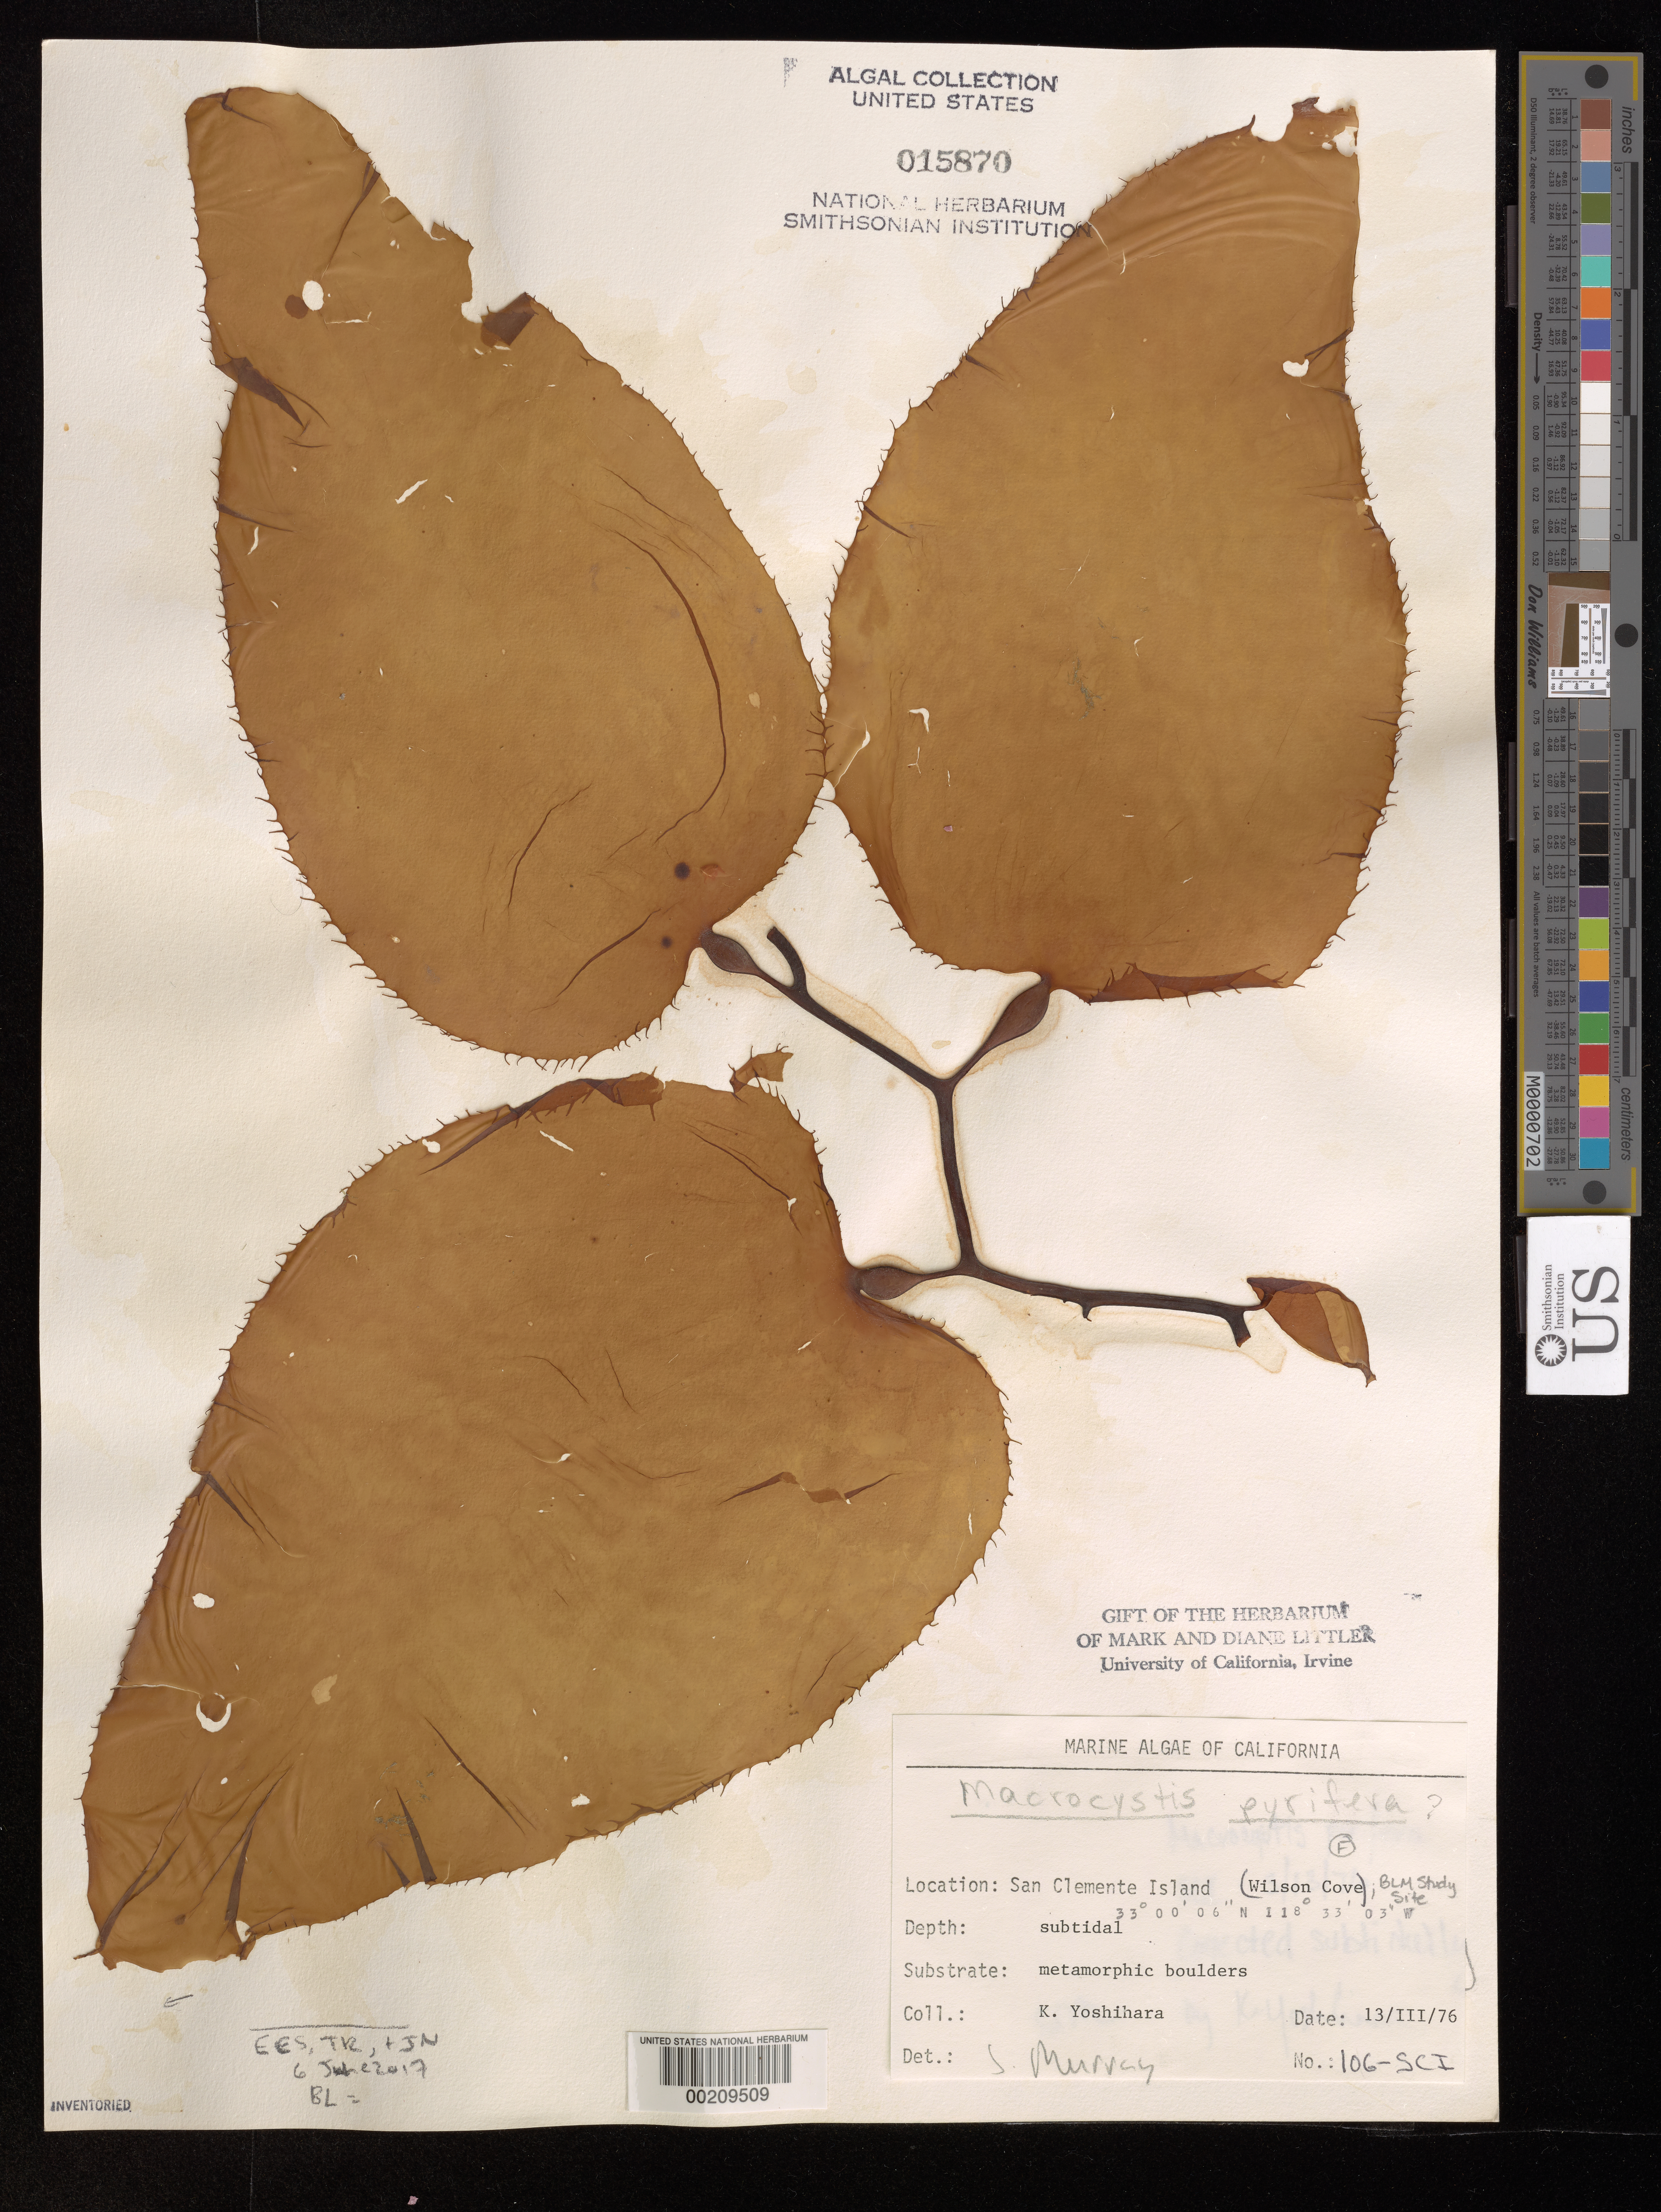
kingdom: Chromista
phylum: Ochrophyta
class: Phaeophyceae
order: Laminariales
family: Laminariaceae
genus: Macrocystis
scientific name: Macrocystis pyrifera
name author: (L.) C. Agardh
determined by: Murray, S. N.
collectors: K. Yoshihara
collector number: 106-SCI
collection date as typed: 13 Mar 1976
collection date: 1976-03-13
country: United States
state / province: California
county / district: Los Angeles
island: San Clemente Island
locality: Wilson Cove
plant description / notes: BLM-SOCALBIGHT Rocky Intertidal Survey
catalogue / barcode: US 15870